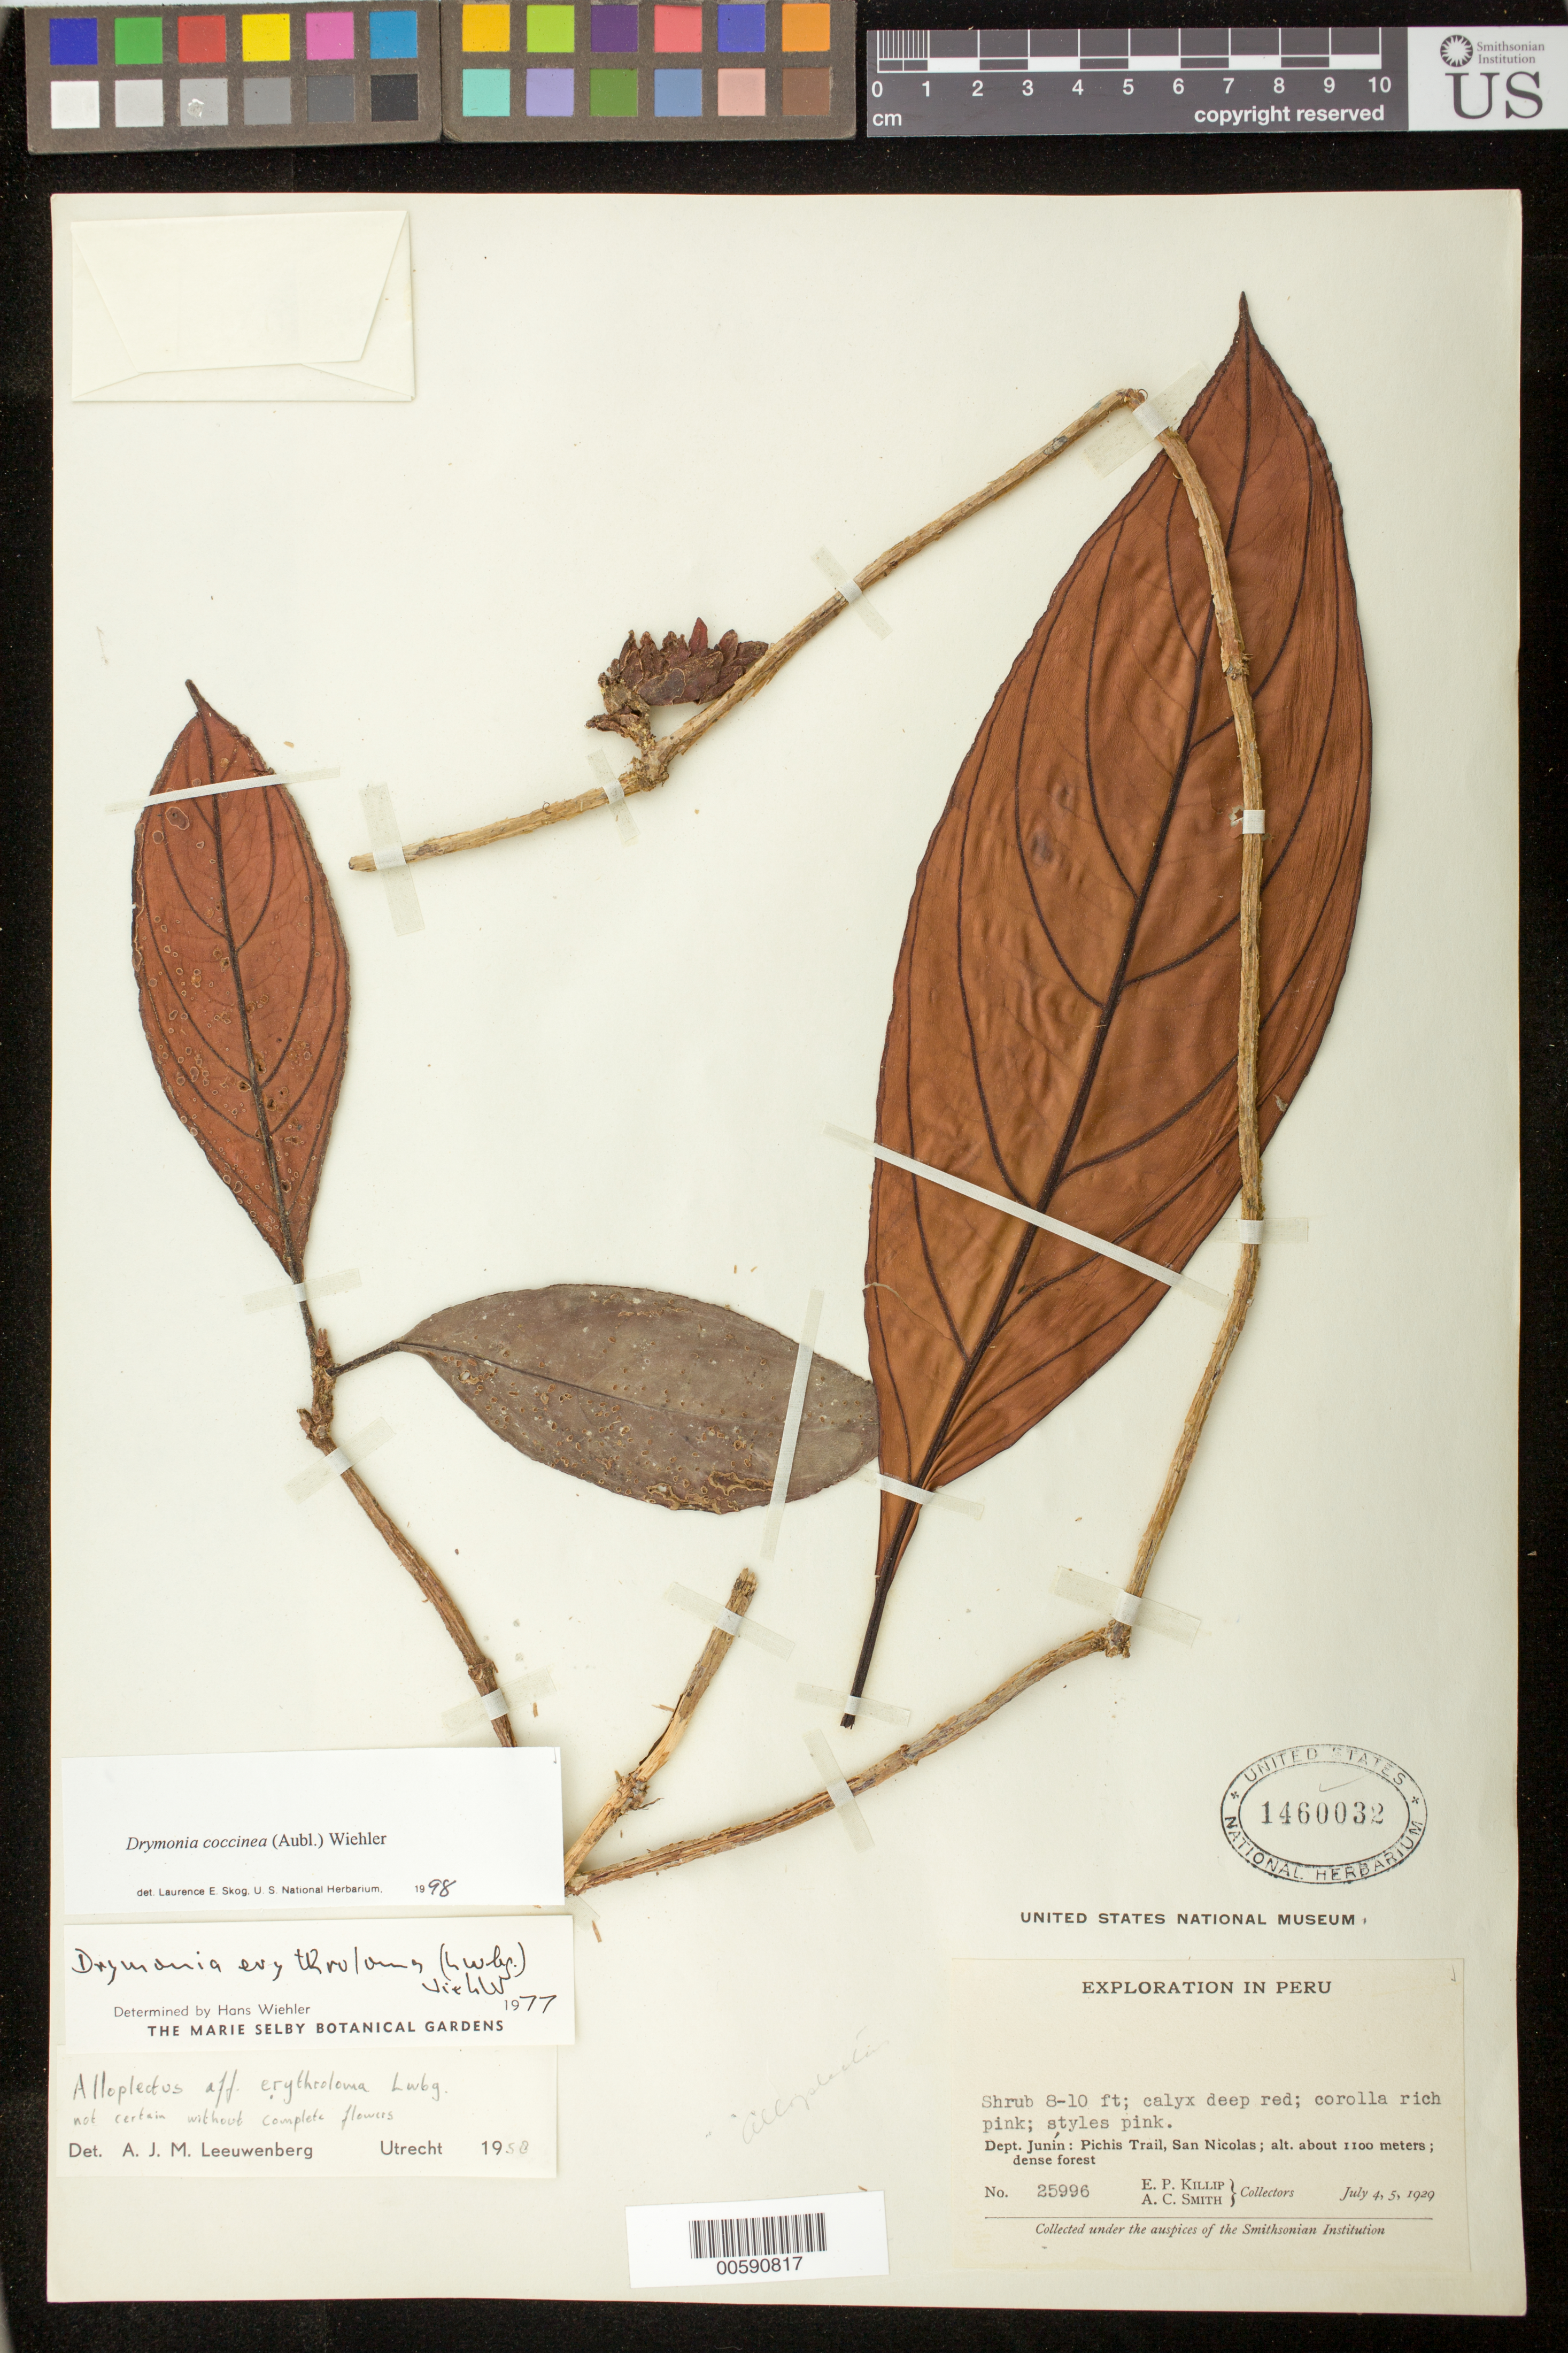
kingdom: Plantae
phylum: Tracheophyta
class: Magnoliopsida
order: Lamiales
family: Gesneriaceae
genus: Drymonia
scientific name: Drymonia coccinea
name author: (Aubl.) Wiehler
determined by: Skog, Laurence E.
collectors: E. P. Killip & A. C. Smith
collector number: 25996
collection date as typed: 4-5 Jul 1929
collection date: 1929-07-04/1929-07-05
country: Peru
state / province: Junín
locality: Pichis Trail, San Nicolas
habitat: Dense forest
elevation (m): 1100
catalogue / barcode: US 1460032